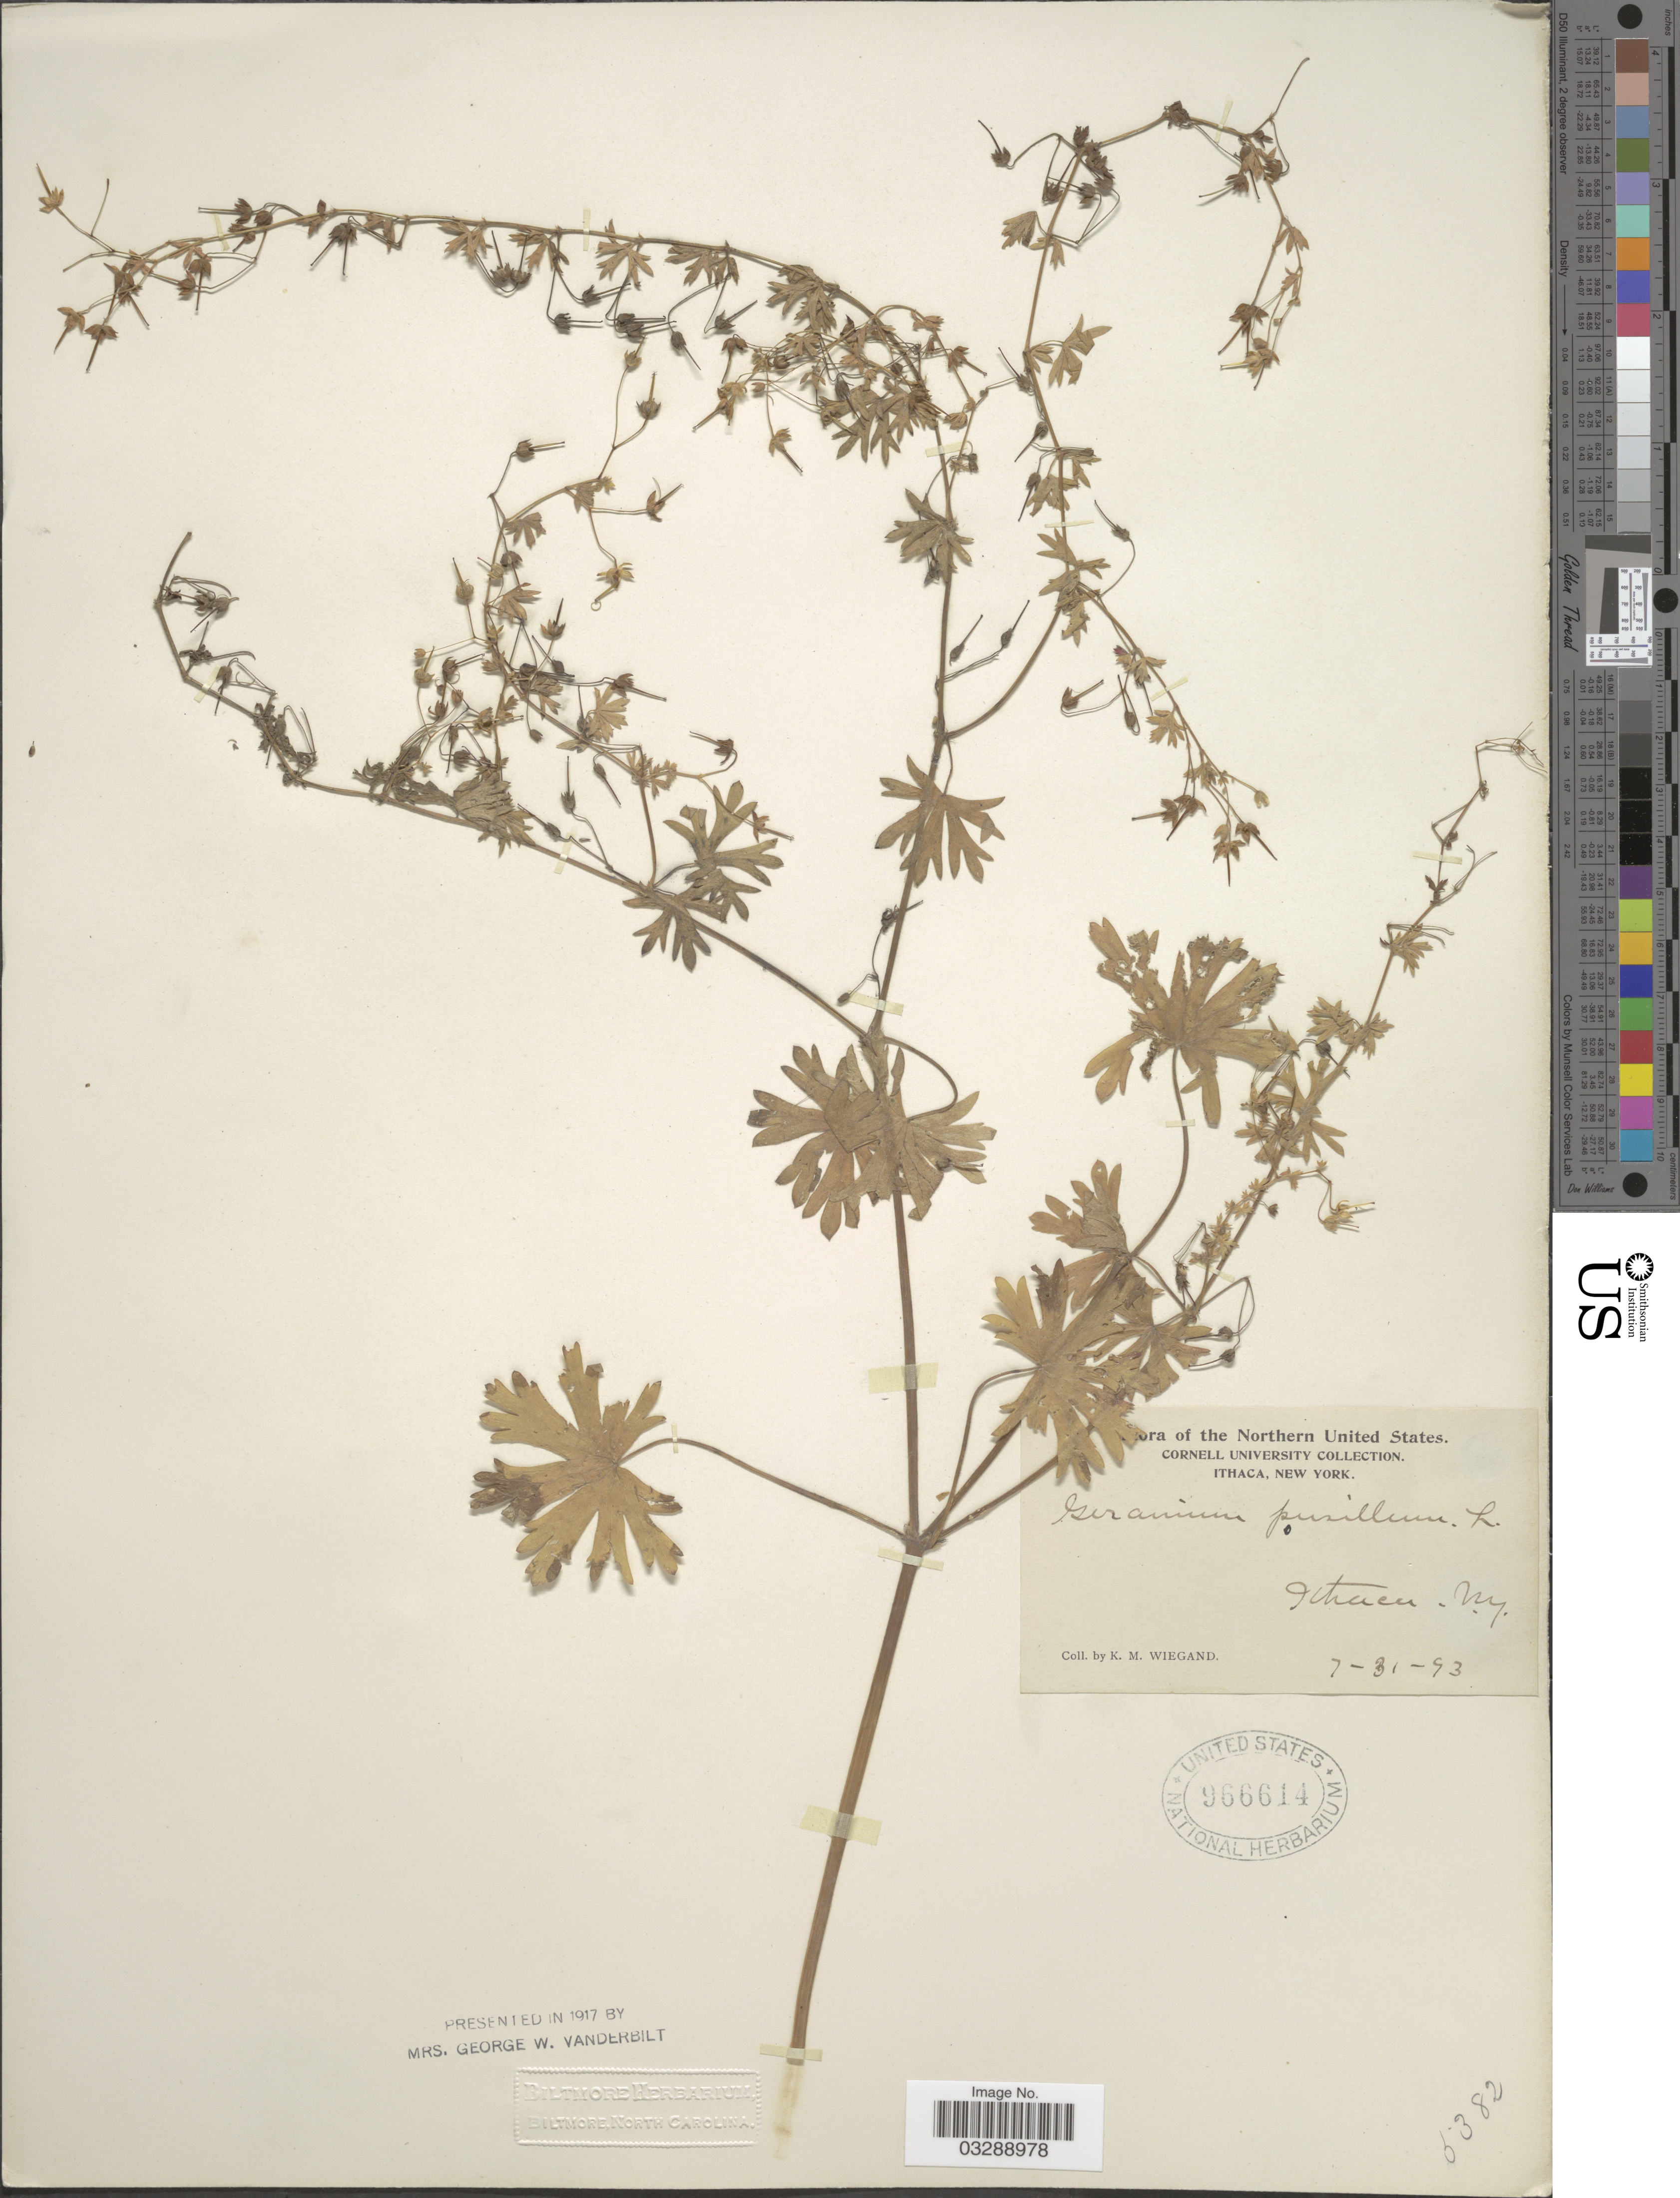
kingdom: Plantae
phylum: Tracheophyta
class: Magnoliopsida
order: Geraniales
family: Geraniaceae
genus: Geranium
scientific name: Geranium pusillum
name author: L.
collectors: K. M. Wiegand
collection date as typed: Transcribed d/m/y: 31/7/93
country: United States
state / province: New York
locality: Northern United States. Ithaca.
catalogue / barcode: US 966614